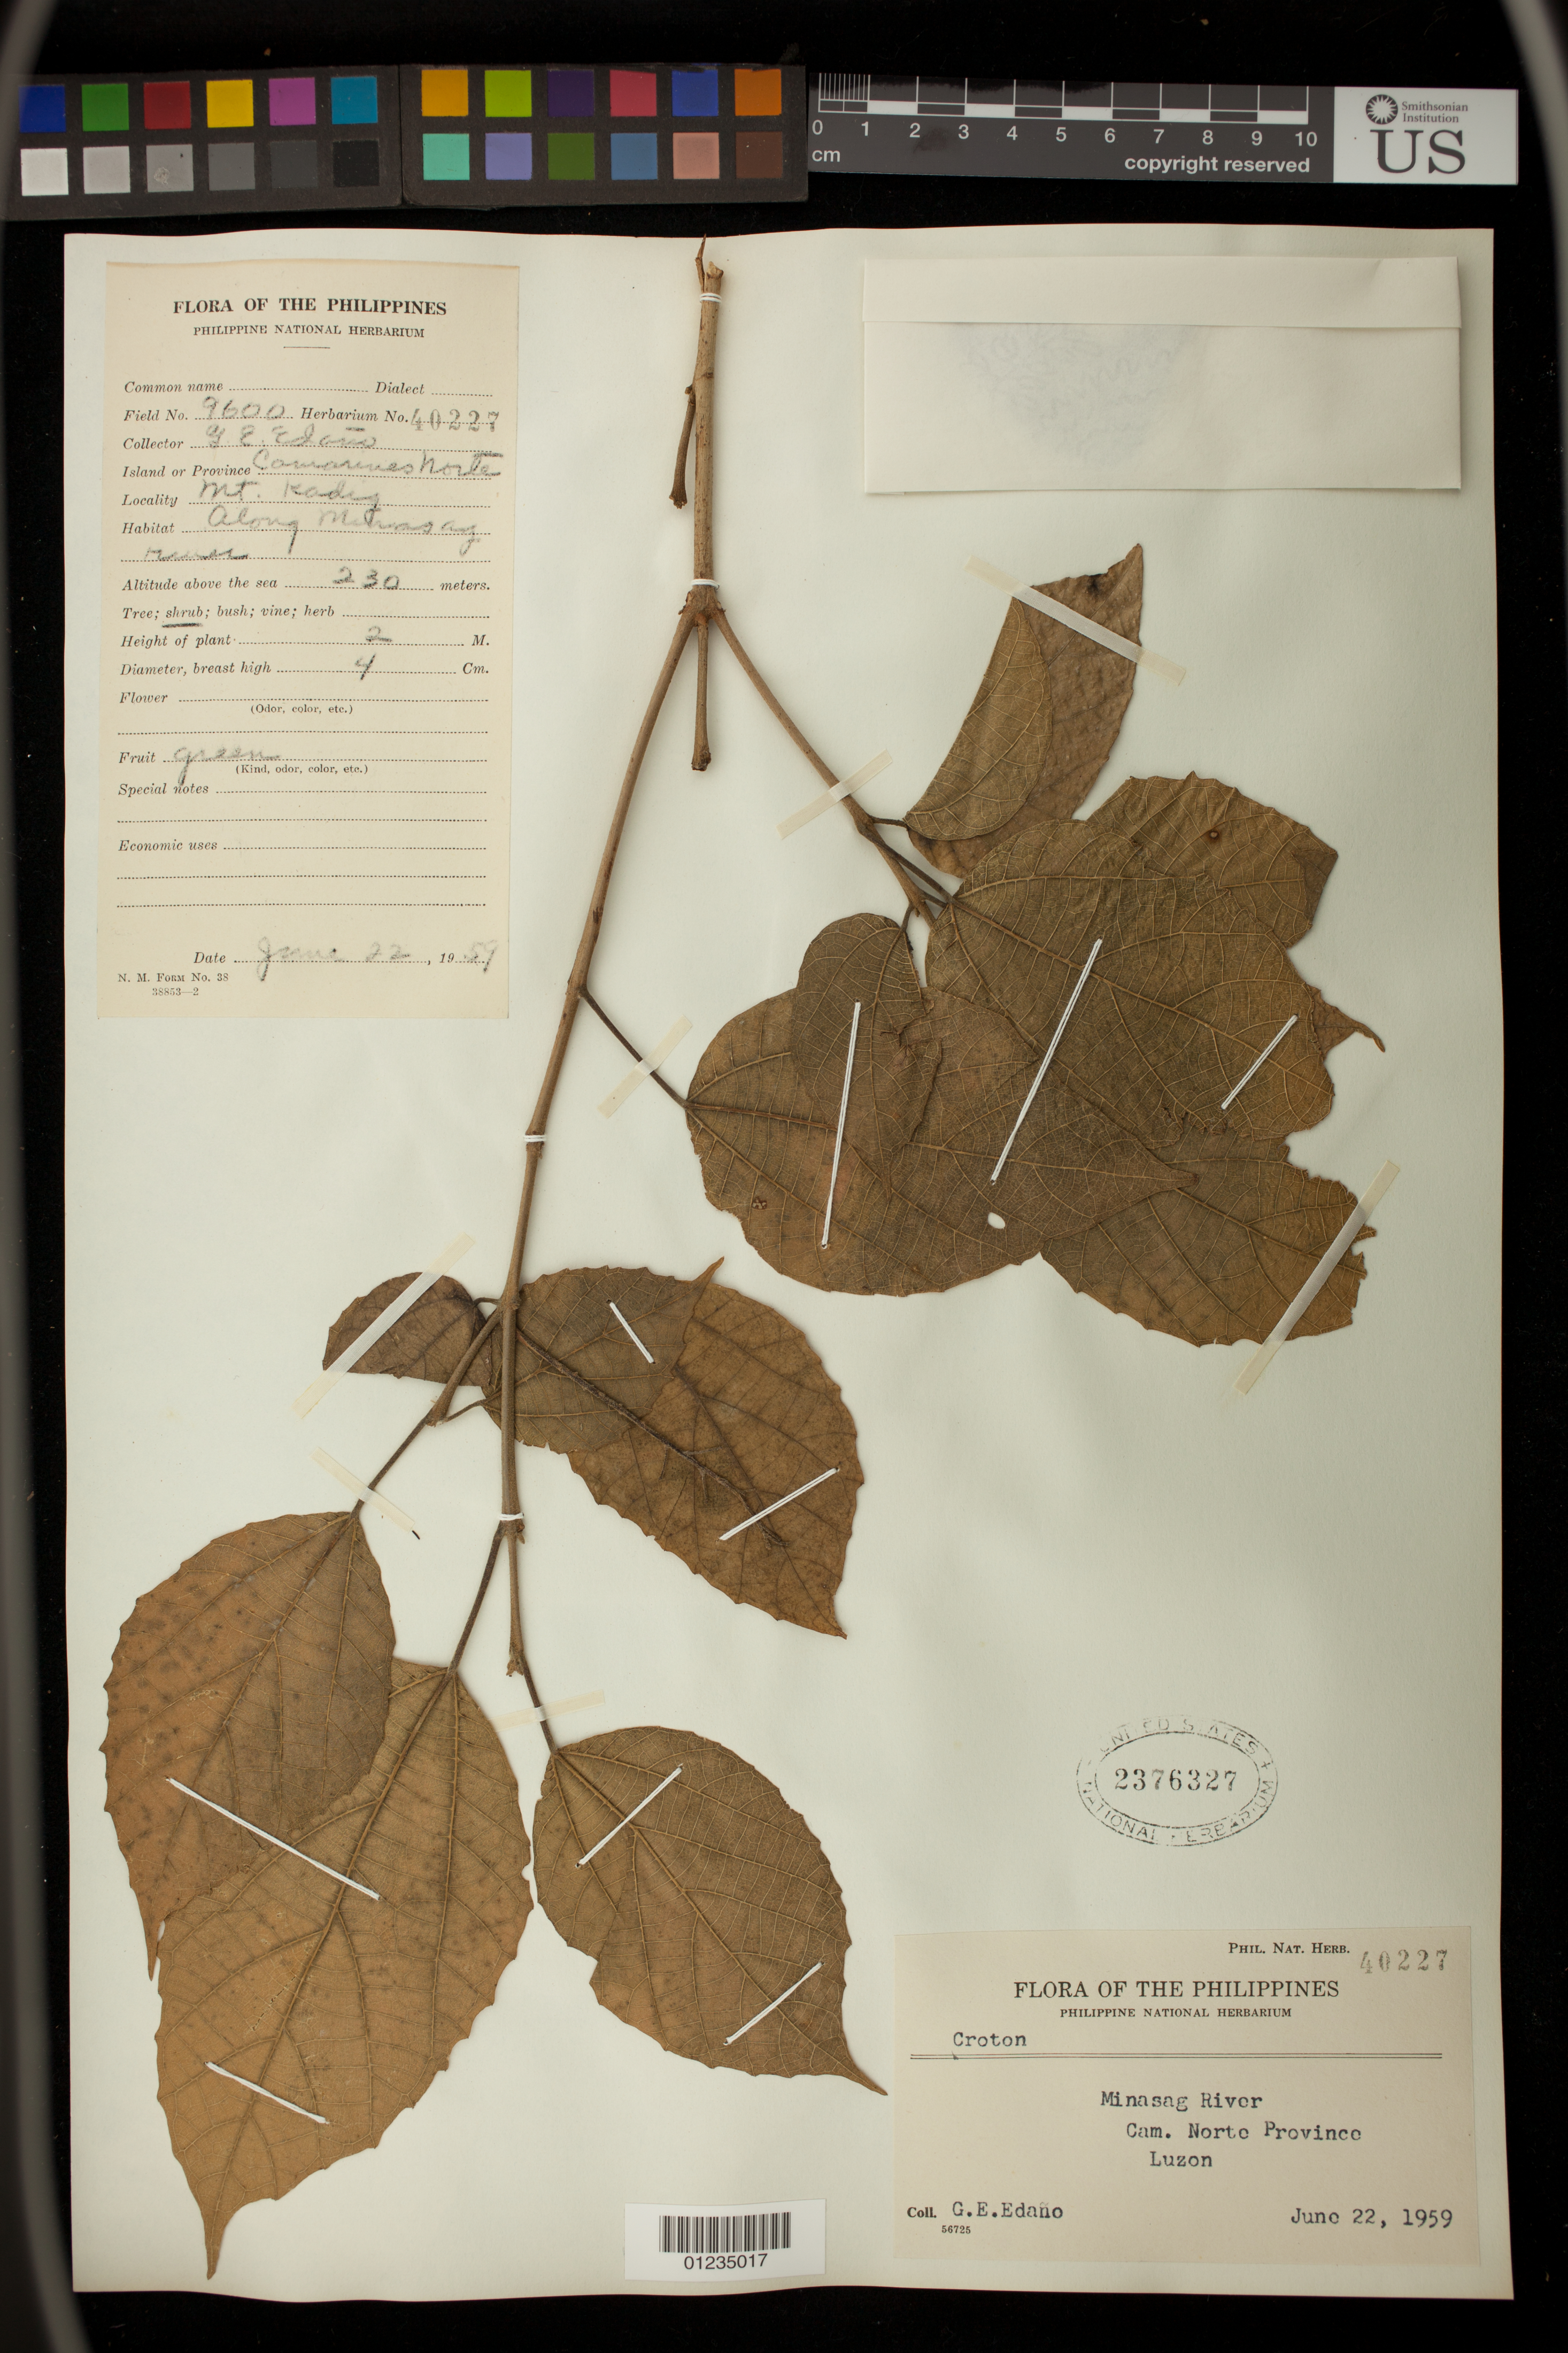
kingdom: Plantae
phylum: Tracheophyta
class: Magnoliopsida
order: Malpighiales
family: Euphorbiaceae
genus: Croton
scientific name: Croton sp.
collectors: G. E. Edaño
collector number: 56725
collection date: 1959-06-22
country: Philippines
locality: Minasag River, Cam. Norte Luzon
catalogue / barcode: US 2376327